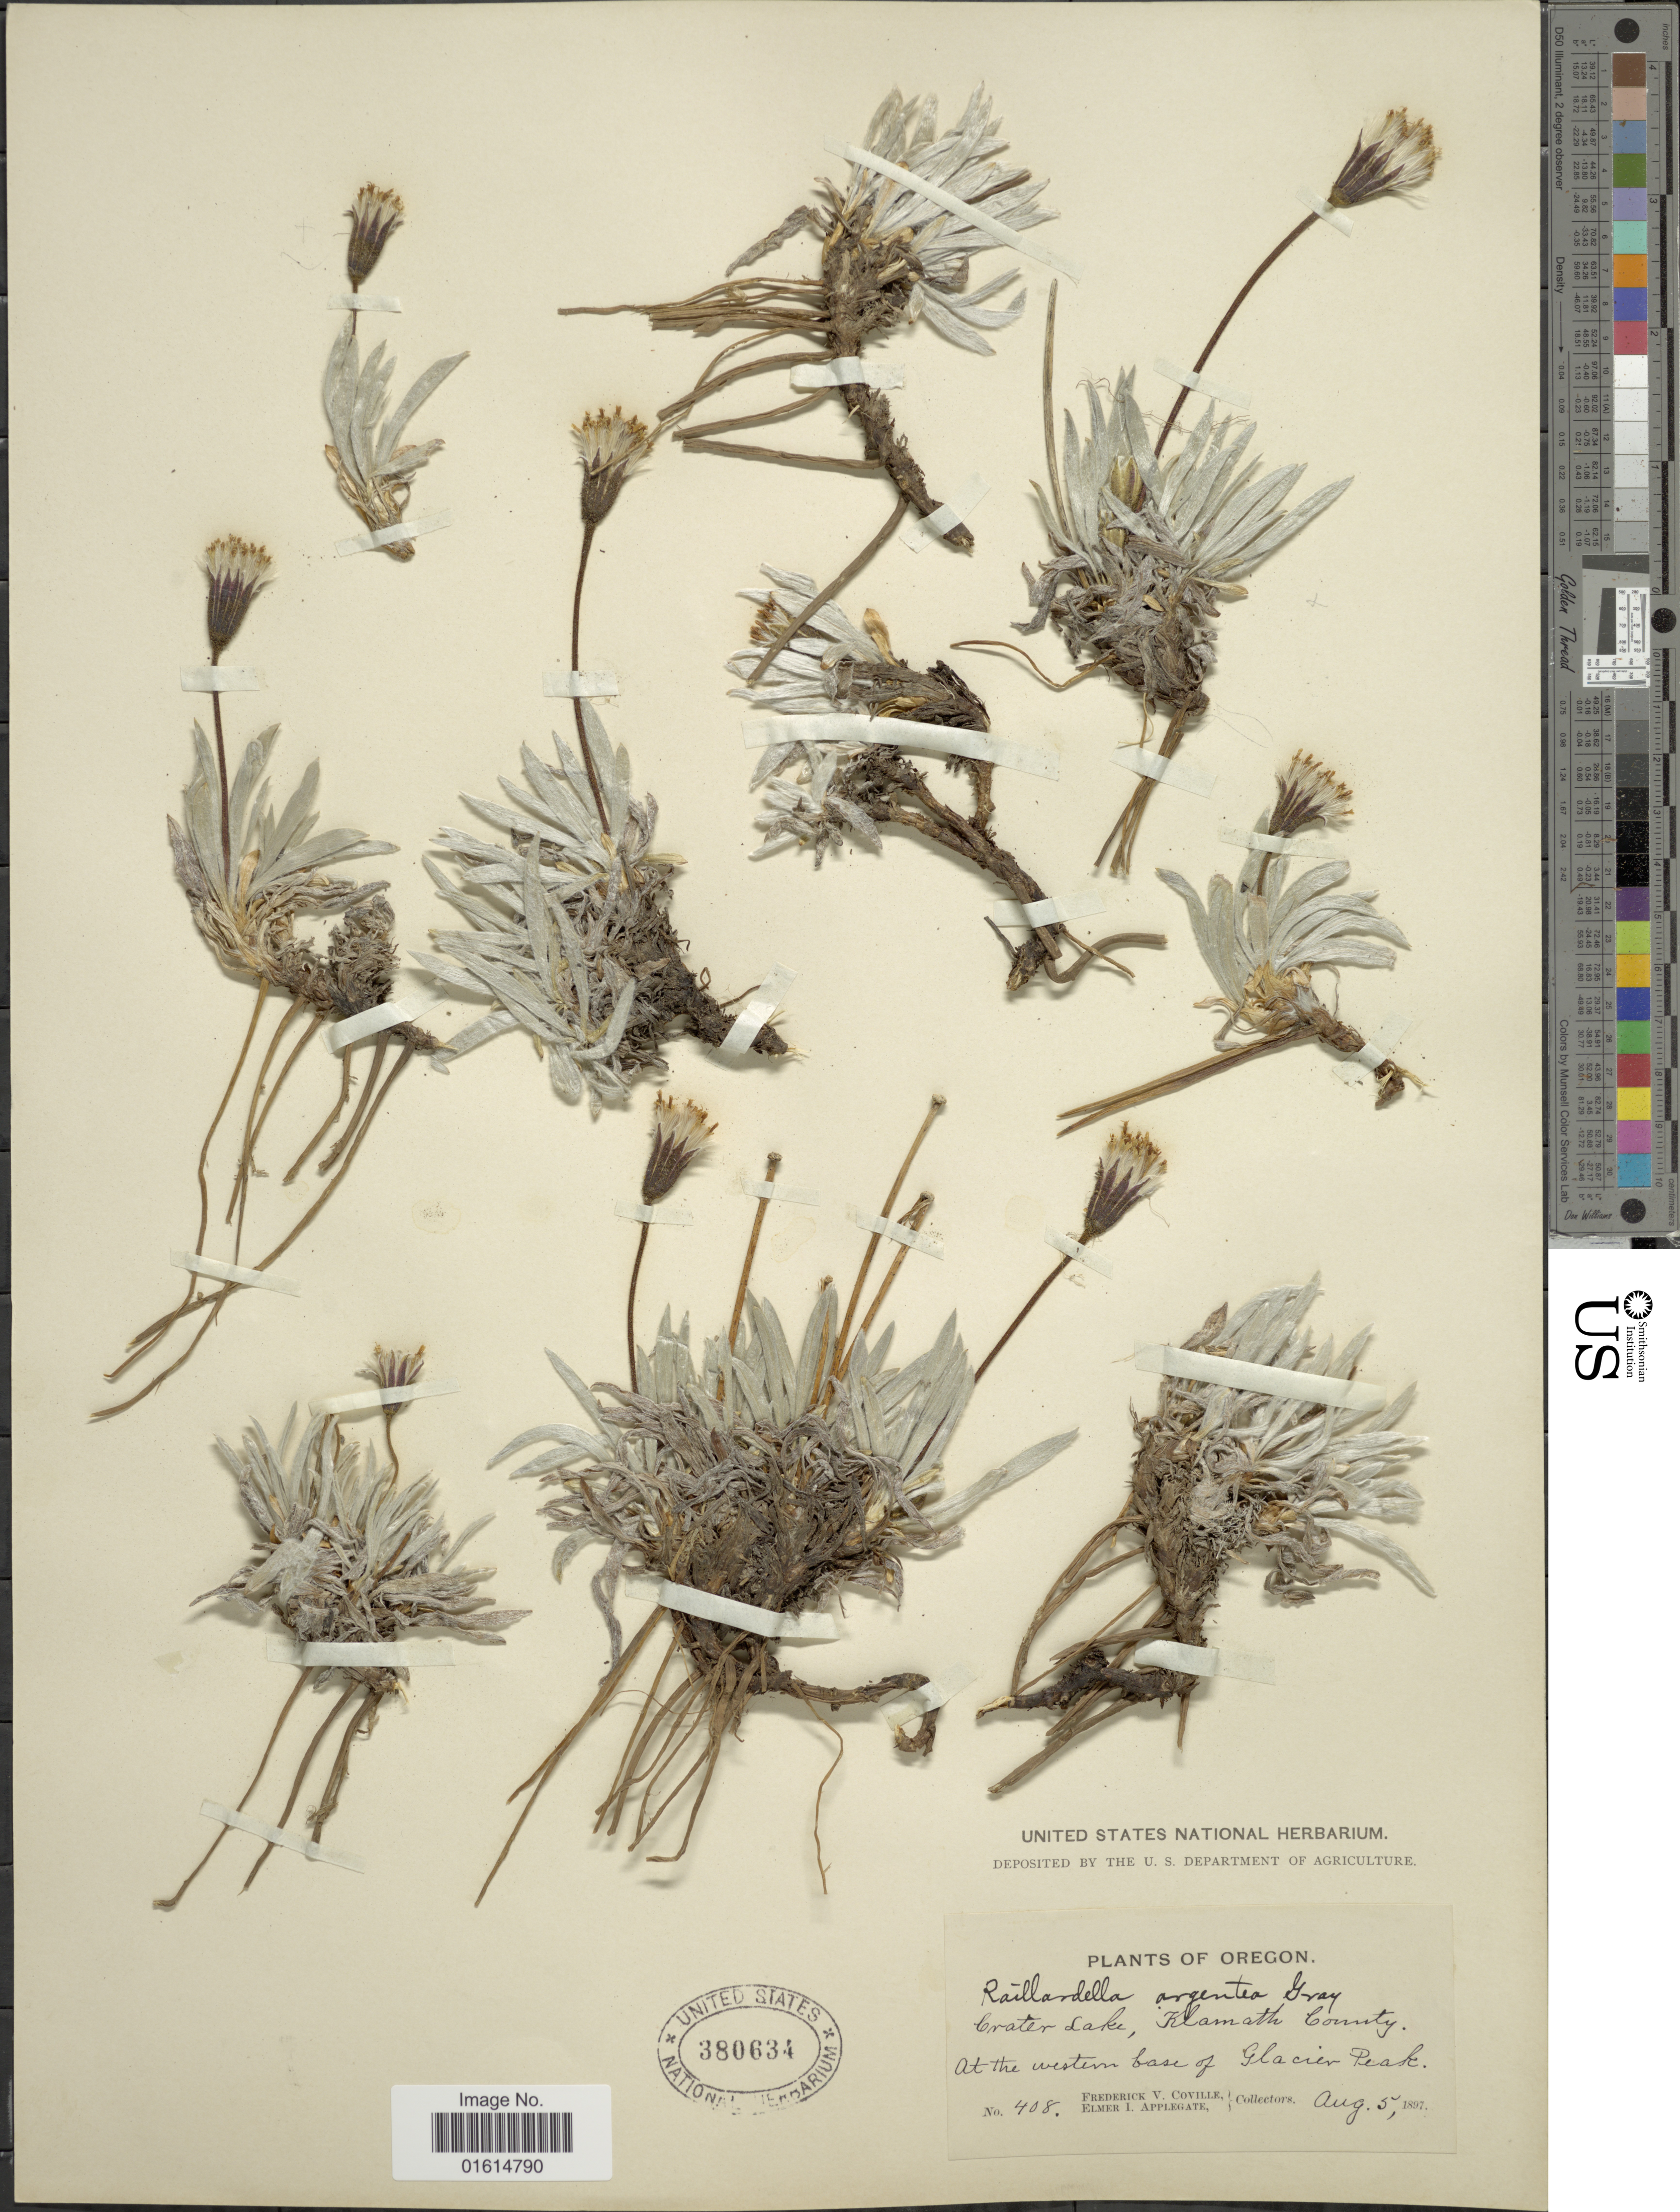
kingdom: Plantae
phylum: Tracheophyta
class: Magnoliopsida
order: Asterales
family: Asteraceae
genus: Raillardella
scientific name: Raillardella argentea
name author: A. Gray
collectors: F. V. Coville & E. I. Applegate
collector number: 408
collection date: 1897-08-05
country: United States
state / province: Oregon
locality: Crater Lake, Klamath County, at the western base of Glacier Peak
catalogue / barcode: US 380634